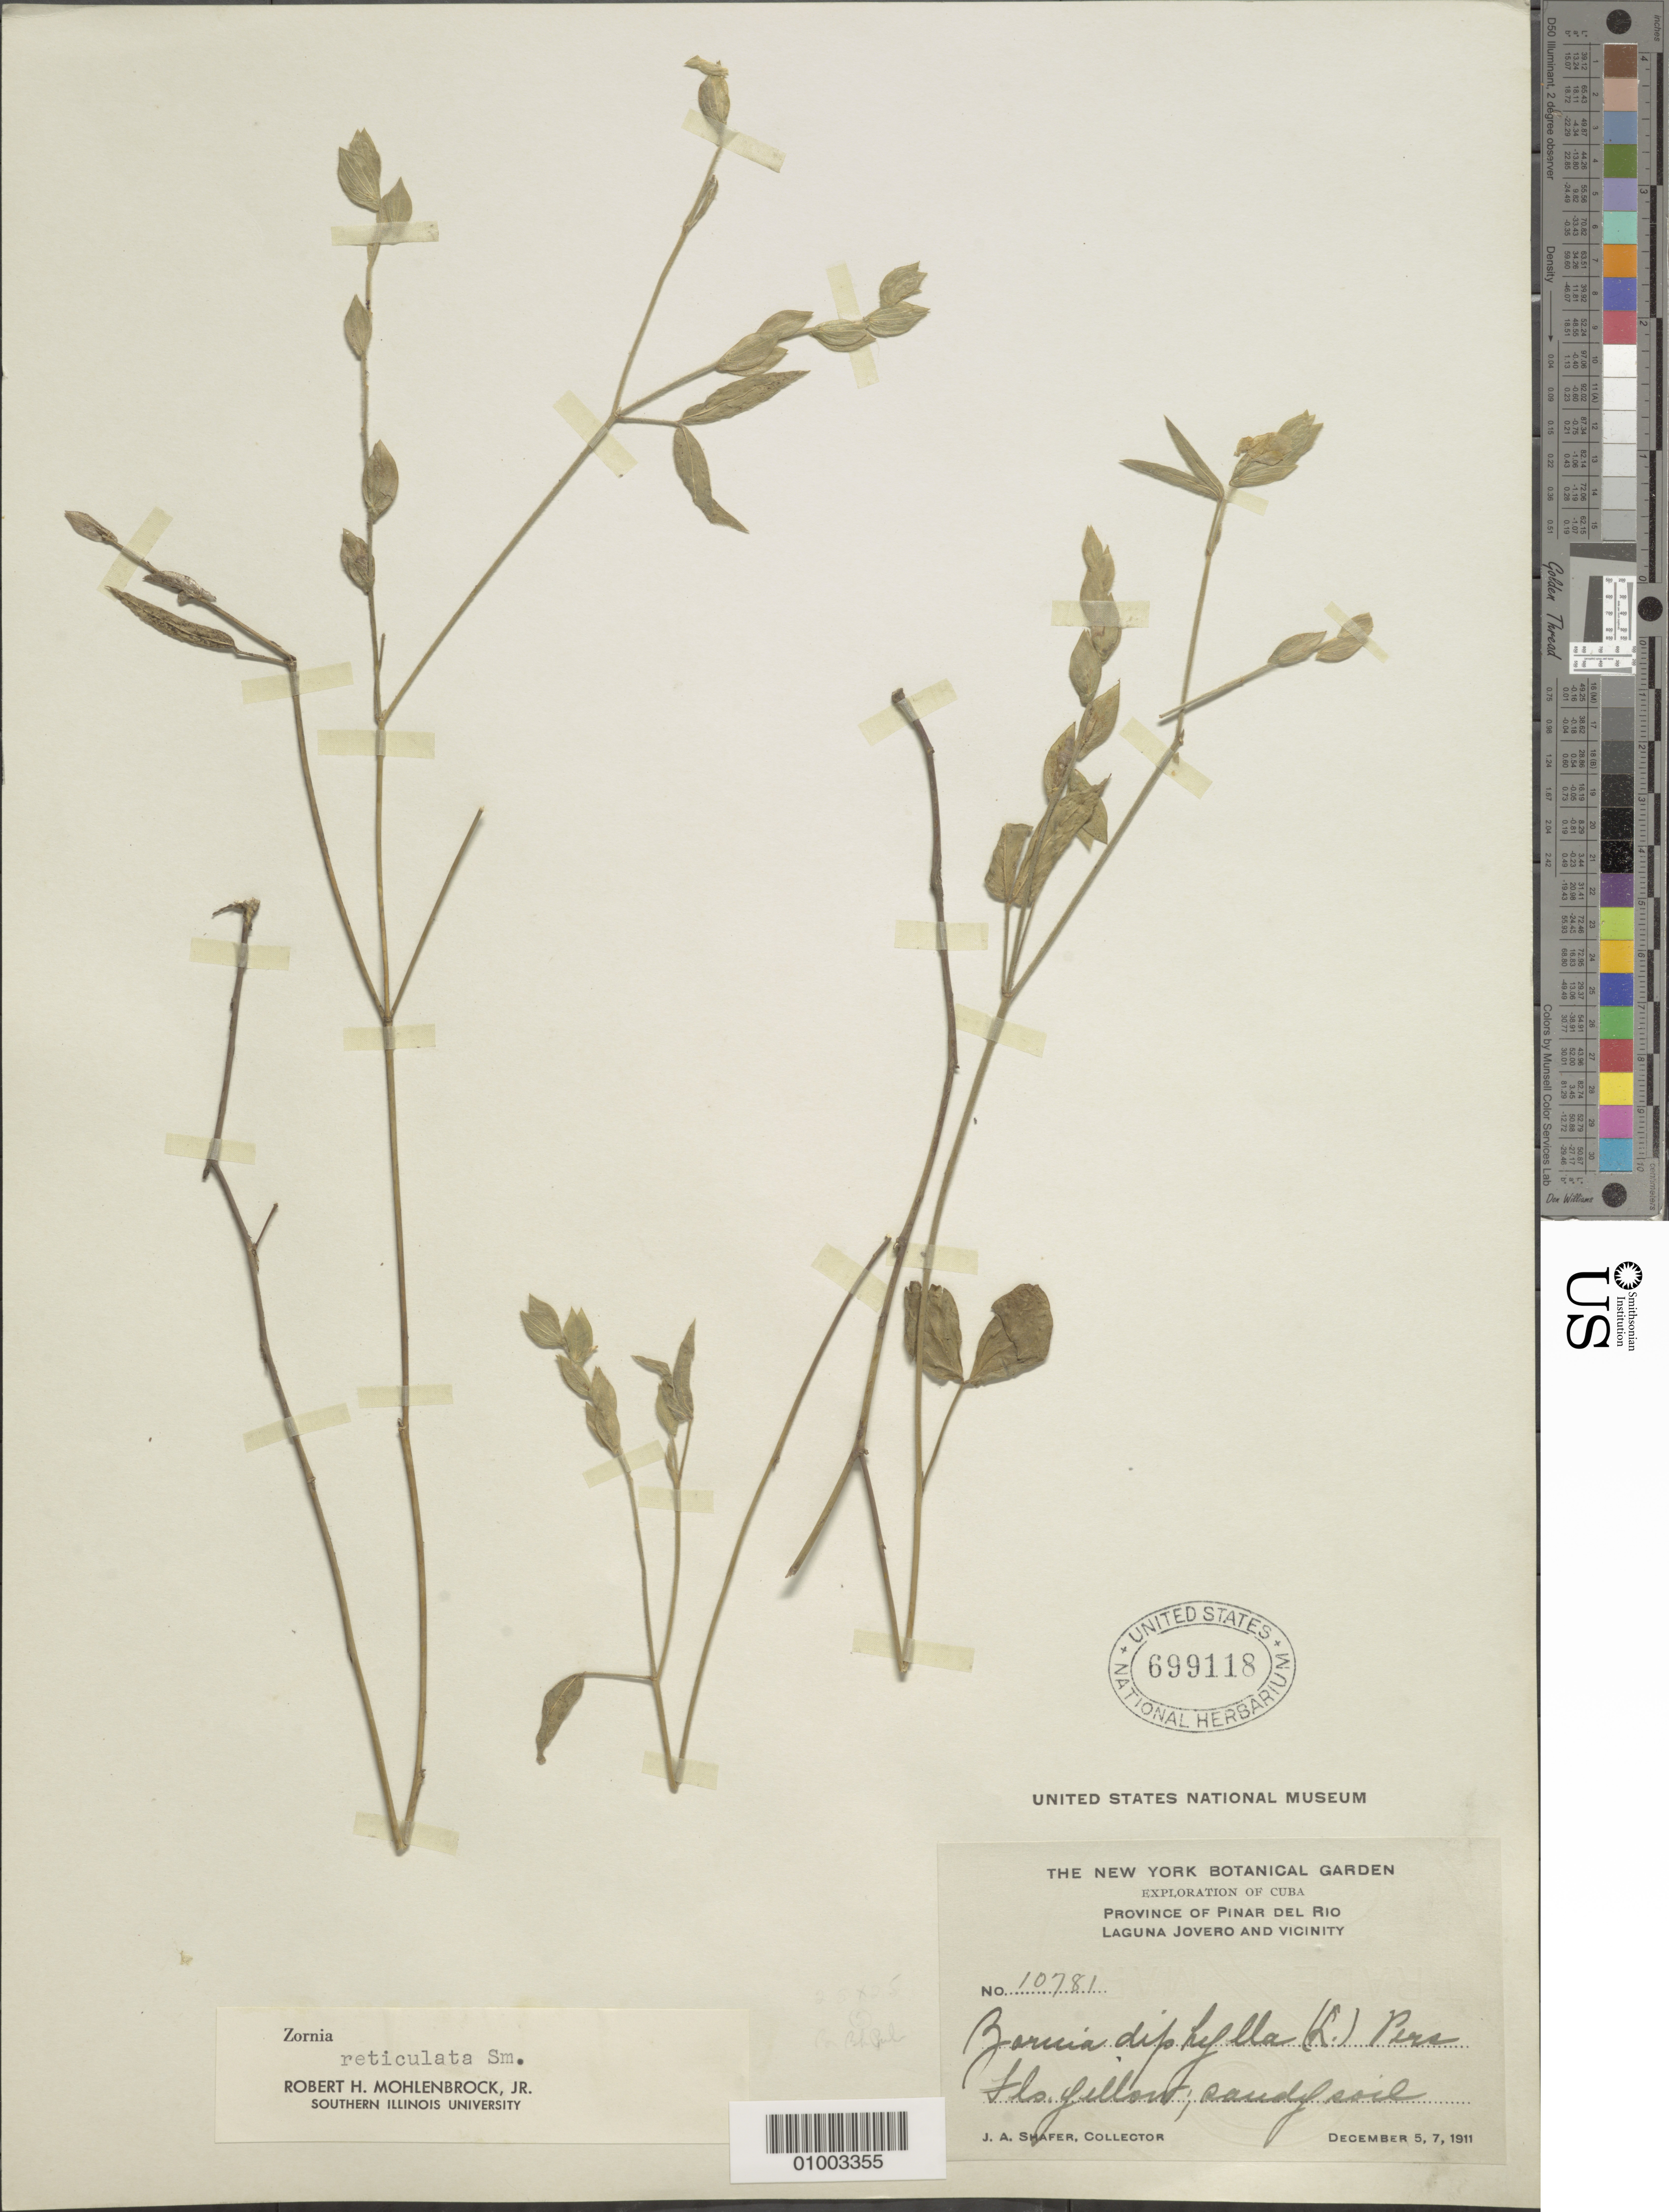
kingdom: Plantae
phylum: Tracheophyta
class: Magnoliopsida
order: Fabales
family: Fabaceae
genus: Zornia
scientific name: Zornia reticulata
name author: Sm.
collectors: J. A. Shafer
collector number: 10781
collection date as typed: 05 Dec 1911 to 07 Dec 1911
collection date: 1911-12-05/1911-12-07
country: Cuba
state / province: Pinar del Rio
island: Cuba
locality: Laguna Jovero and Vicinity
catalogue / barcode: US 699118